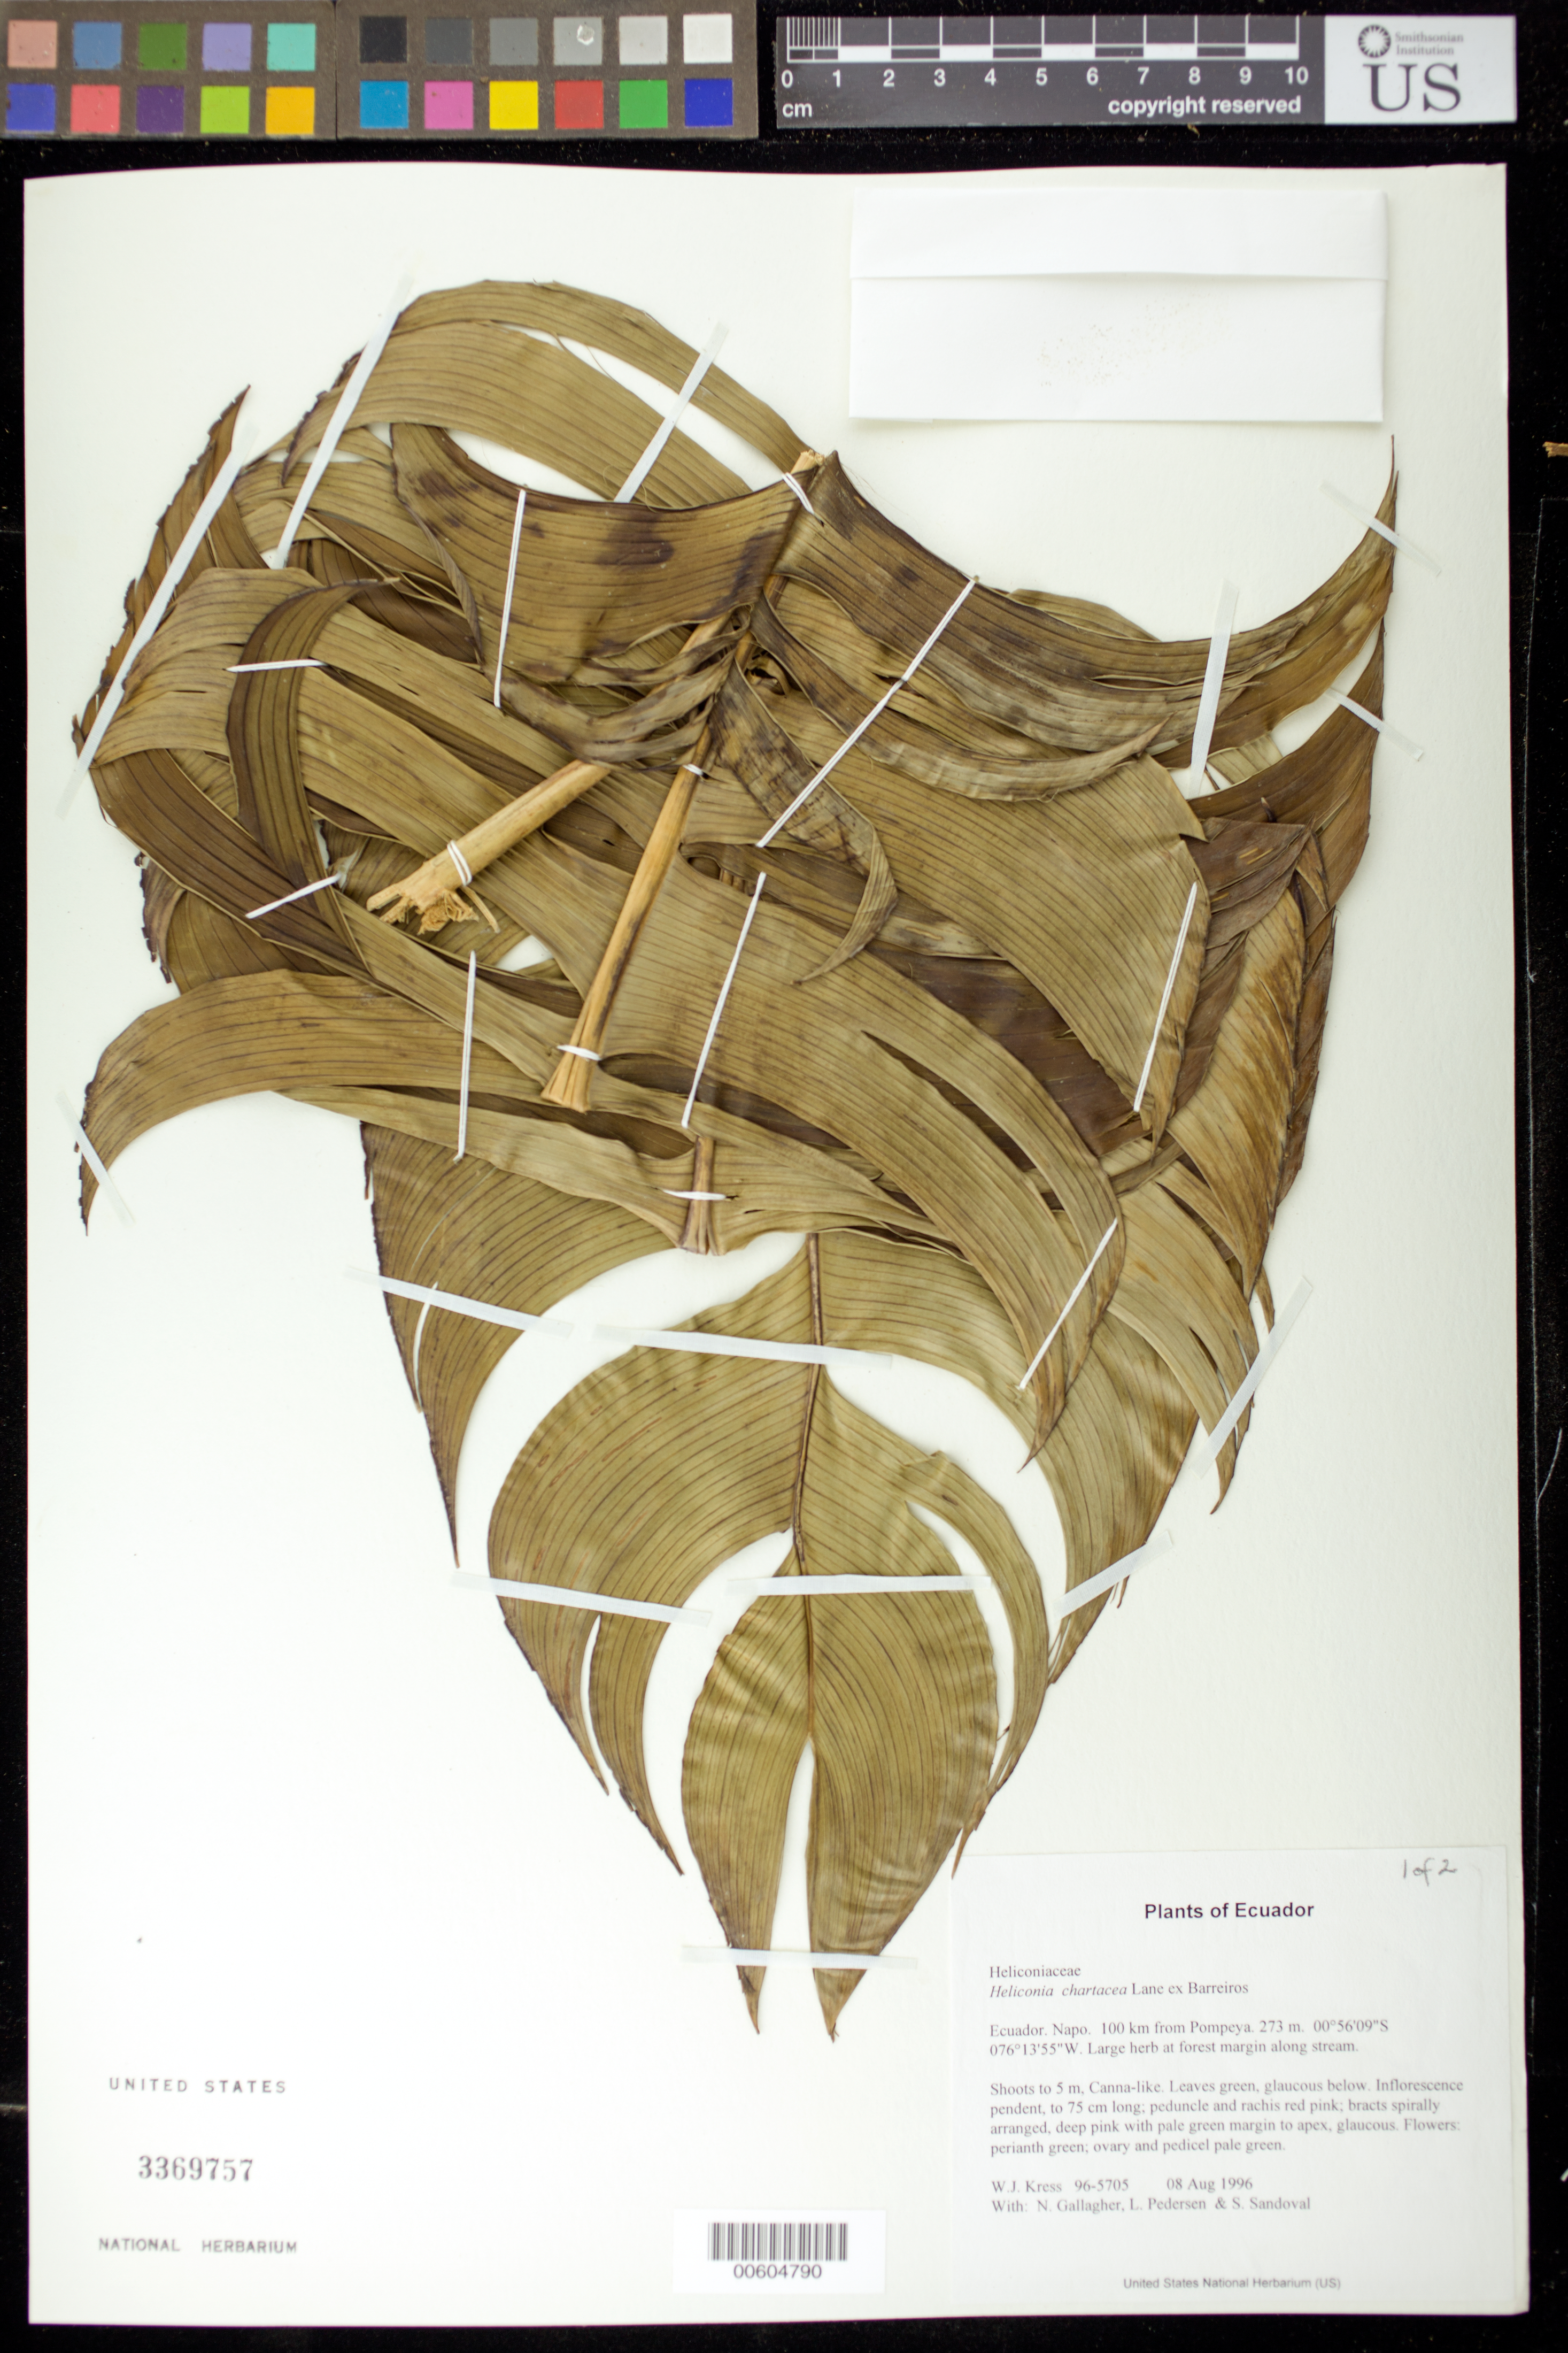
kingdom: Plantae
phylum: Tracheophyta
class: Liliopsida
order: Zingiberales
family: Heliconiaceae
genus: Heliconia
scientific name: Heliconia chartacea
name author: Lane ex Barreiros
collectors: W. J. Kress, N. L. Gallagher, L. Pedersen & S. Sandoval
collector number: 96-5705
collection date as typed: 08 Aug 1996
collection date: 1996-08-08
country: Ecuador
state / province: Napo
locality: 100 km from Pompeya.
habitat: Large herb at forest margin along stream.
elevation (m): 273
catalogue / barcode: US 3369757